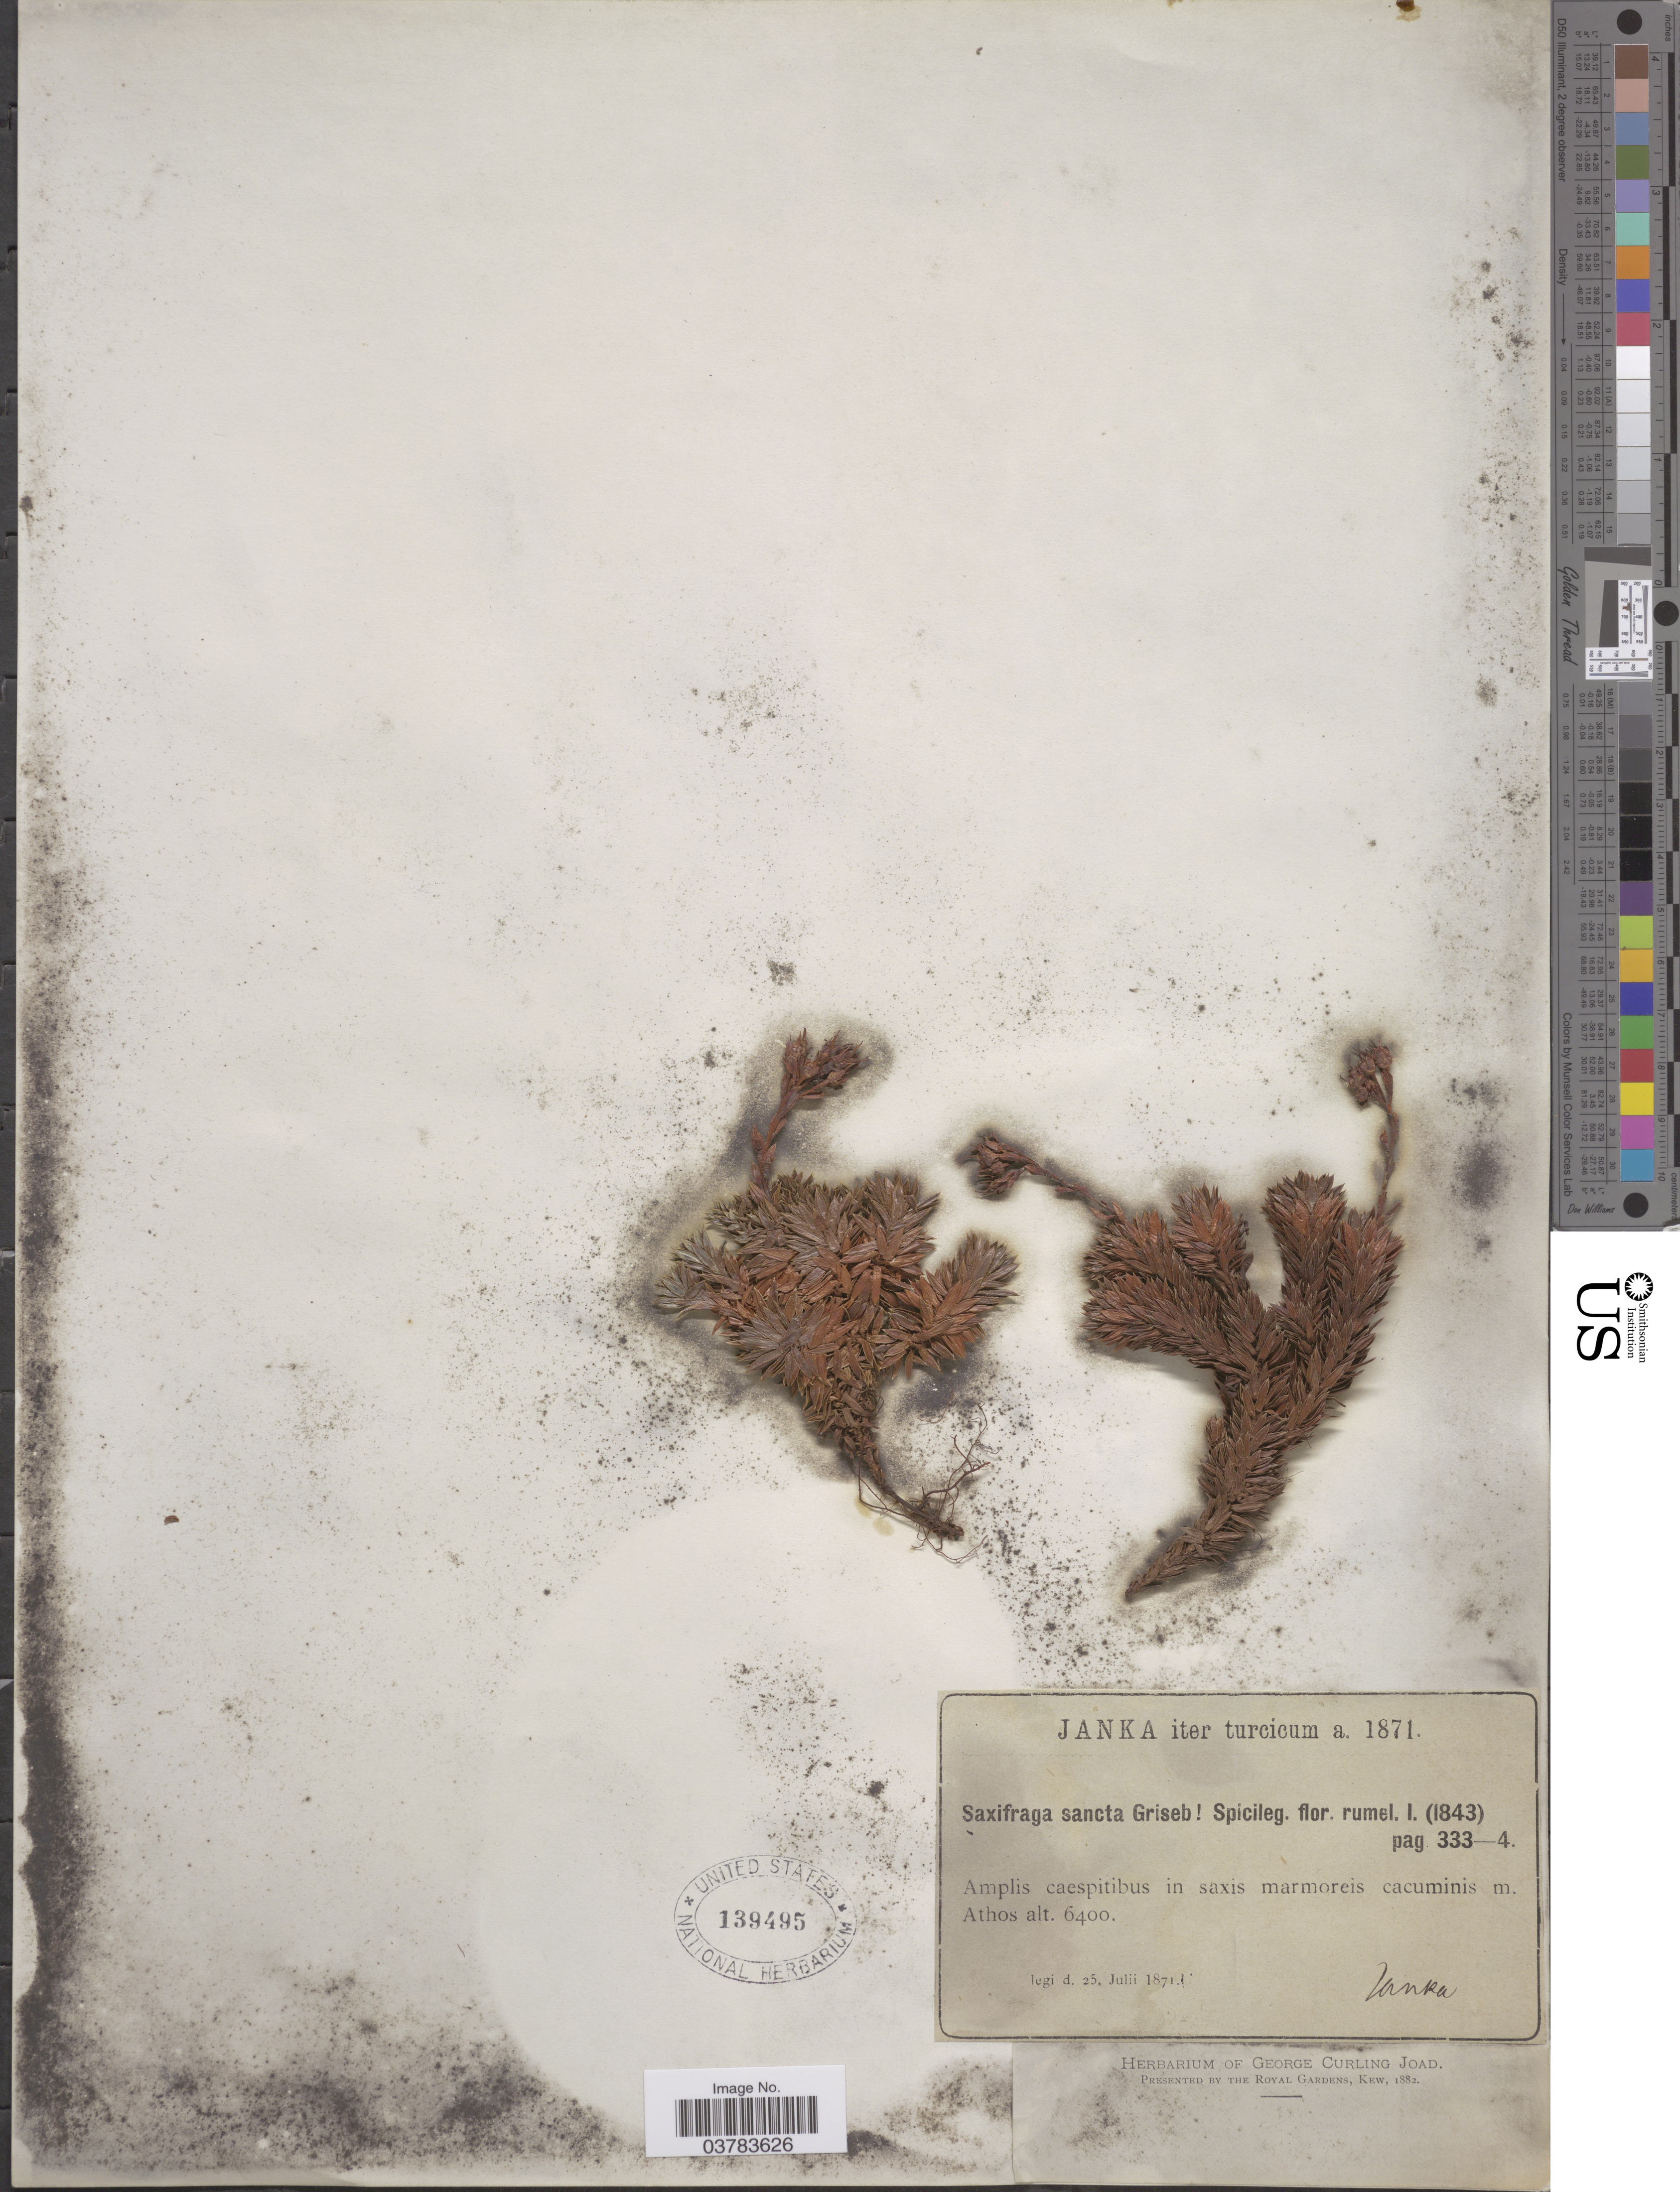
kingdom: Plantae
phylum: Tracheophyta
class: Magnoliopsida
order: Saxifragales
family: Saxifragaceae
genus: Saxifraga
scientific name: Saxifraga sancta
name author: Griseb.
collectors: V. Janka von Bulcs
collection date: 1871-07-25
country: Greece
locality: Iter turcicum a. 1871. Amplis caespitibus in saxis marmoreis cacuminis m. Athos.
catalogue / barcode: US 139495